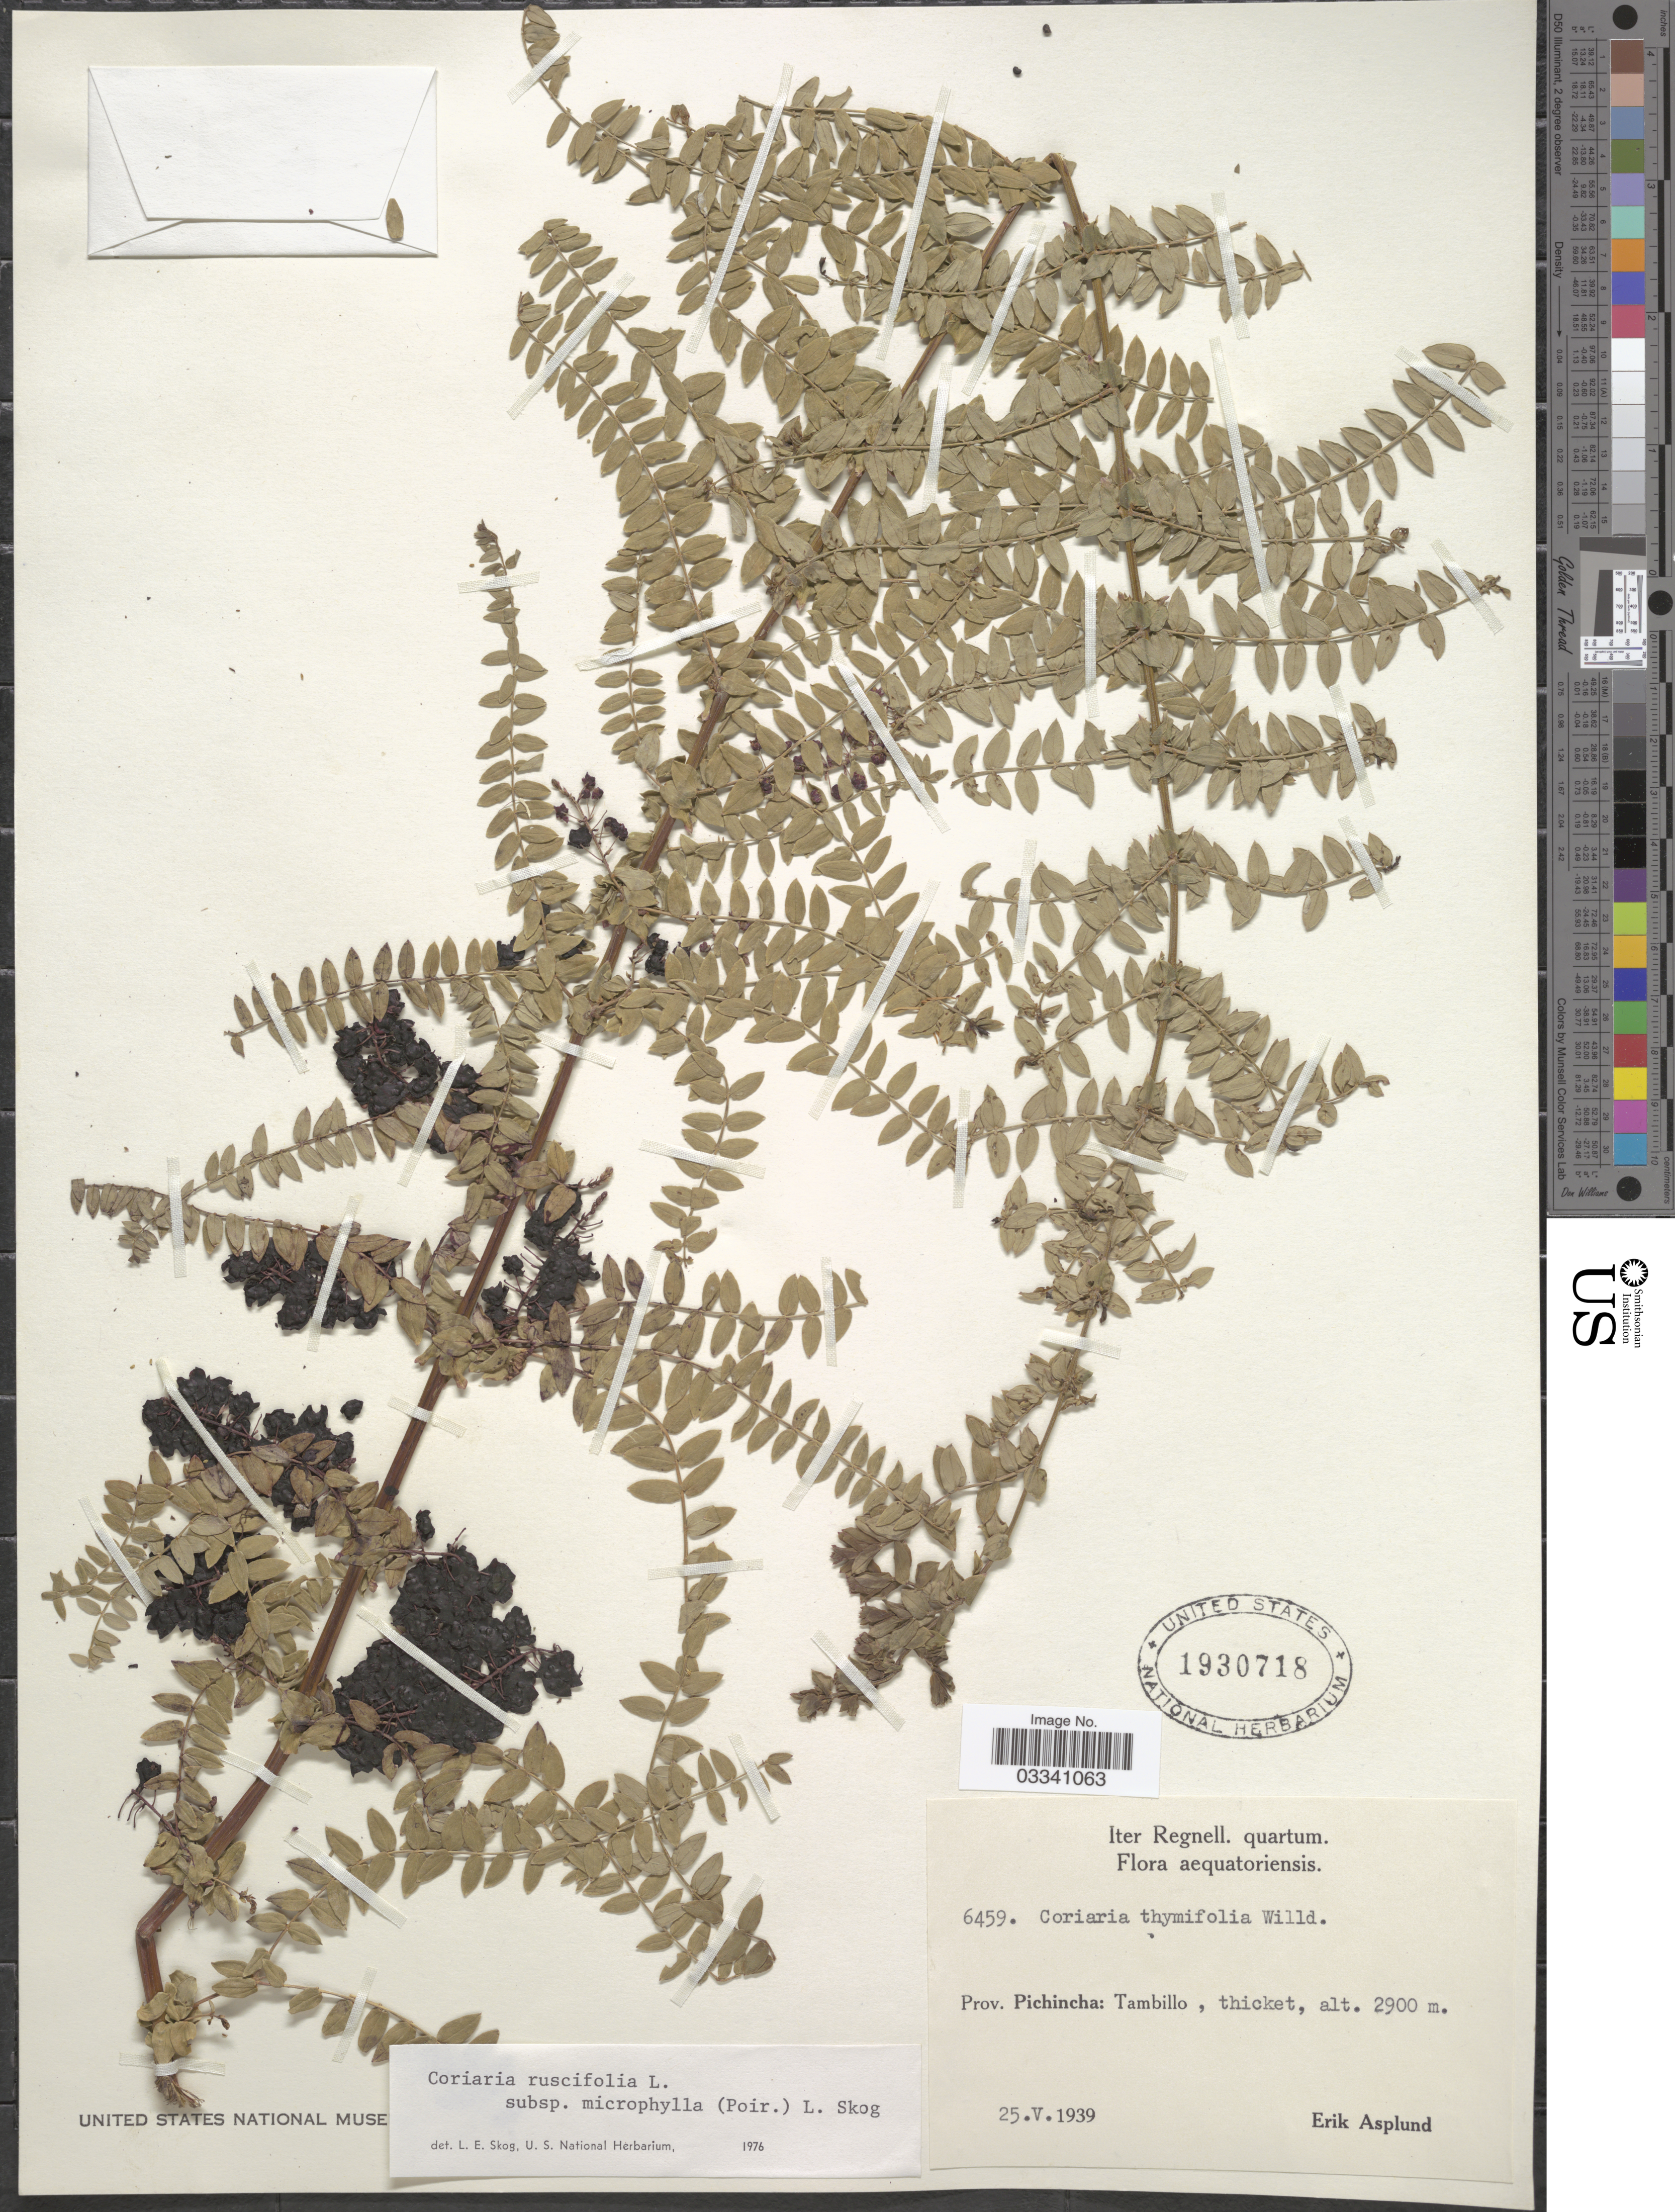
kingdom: Plantae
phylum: Tracheophyta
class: Magnoliopsida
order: Cucurbitales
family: Coriariaceae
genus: Coriaria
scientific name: Coriaria ruscifolia subsp. microphylla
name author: (Poir.) L.E. Skog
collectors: E. Asplund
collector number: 6459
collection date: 1939-05-25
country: Ecuador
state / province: Pichincha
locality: Tambillo.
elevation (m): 2900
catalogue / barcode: US 1930718